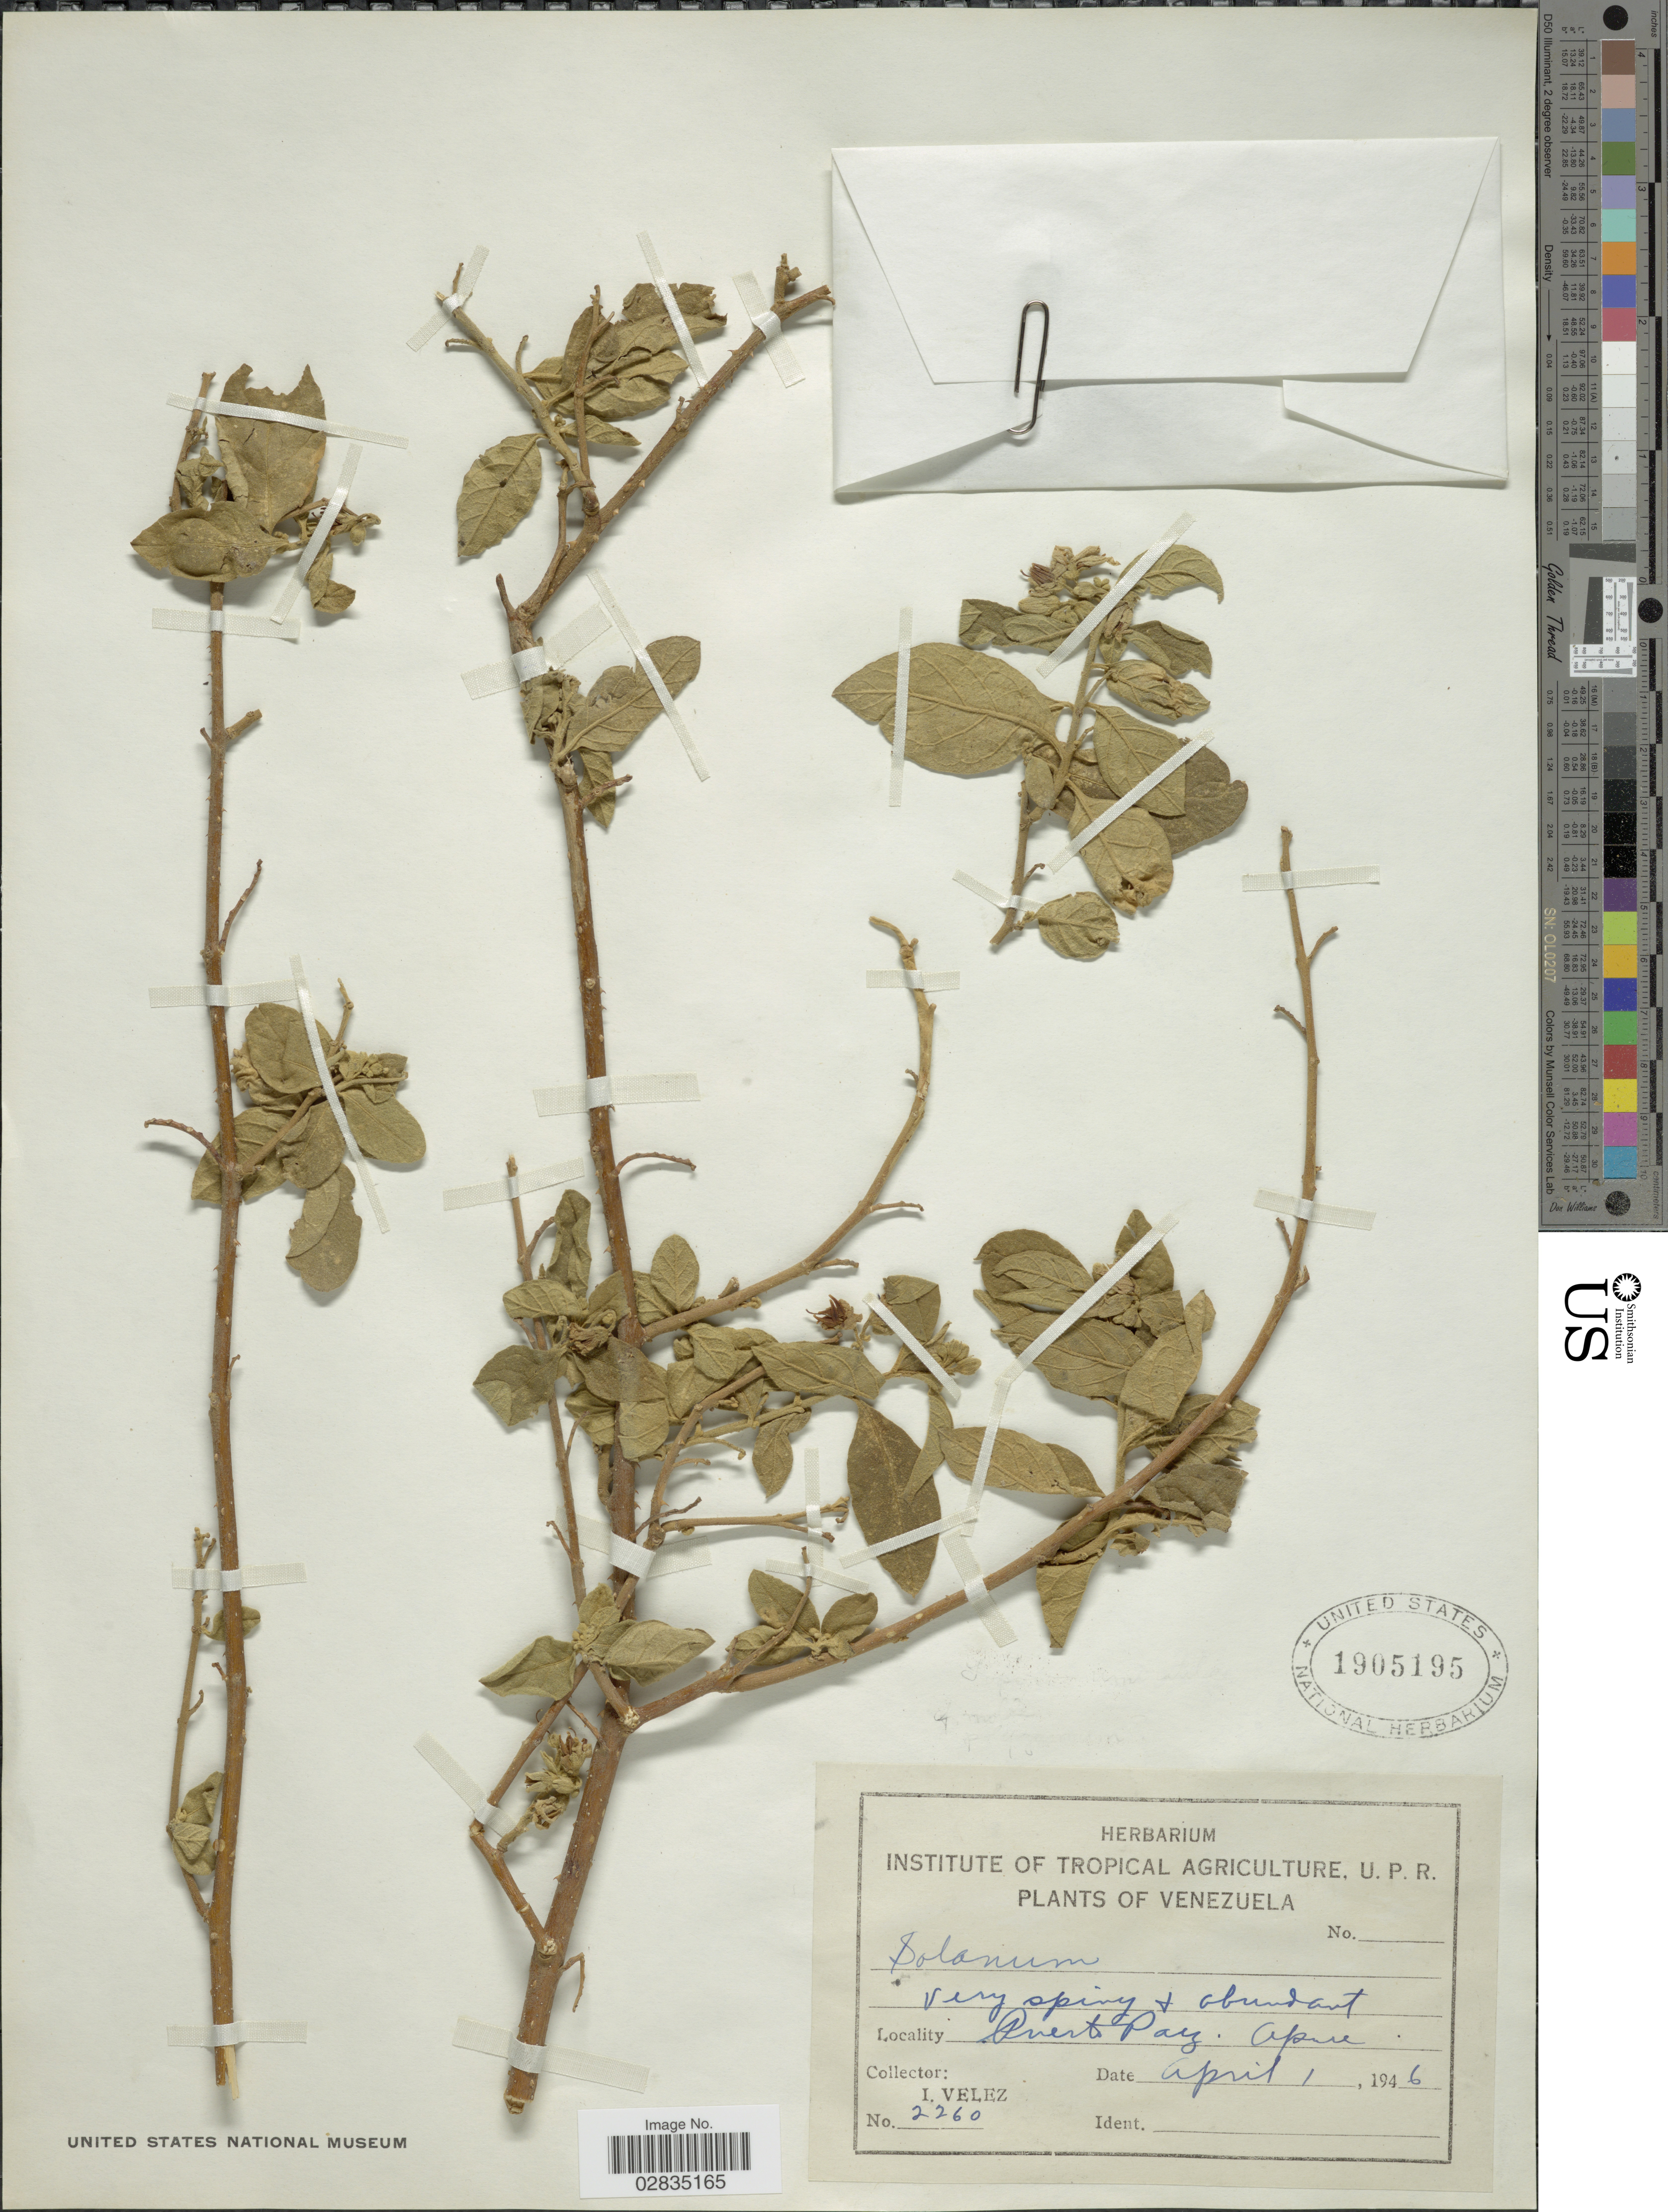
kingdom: Plantae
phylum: Tracheophyta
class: Magnoliopsida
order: Solanales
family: Solanaceae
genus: Solanum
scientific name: Solanum sp.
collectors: I. Velez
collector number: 2260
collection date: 1946-04-01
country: Venezuela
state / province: Apure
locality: Puerto Paez.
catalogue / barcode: US 1905195